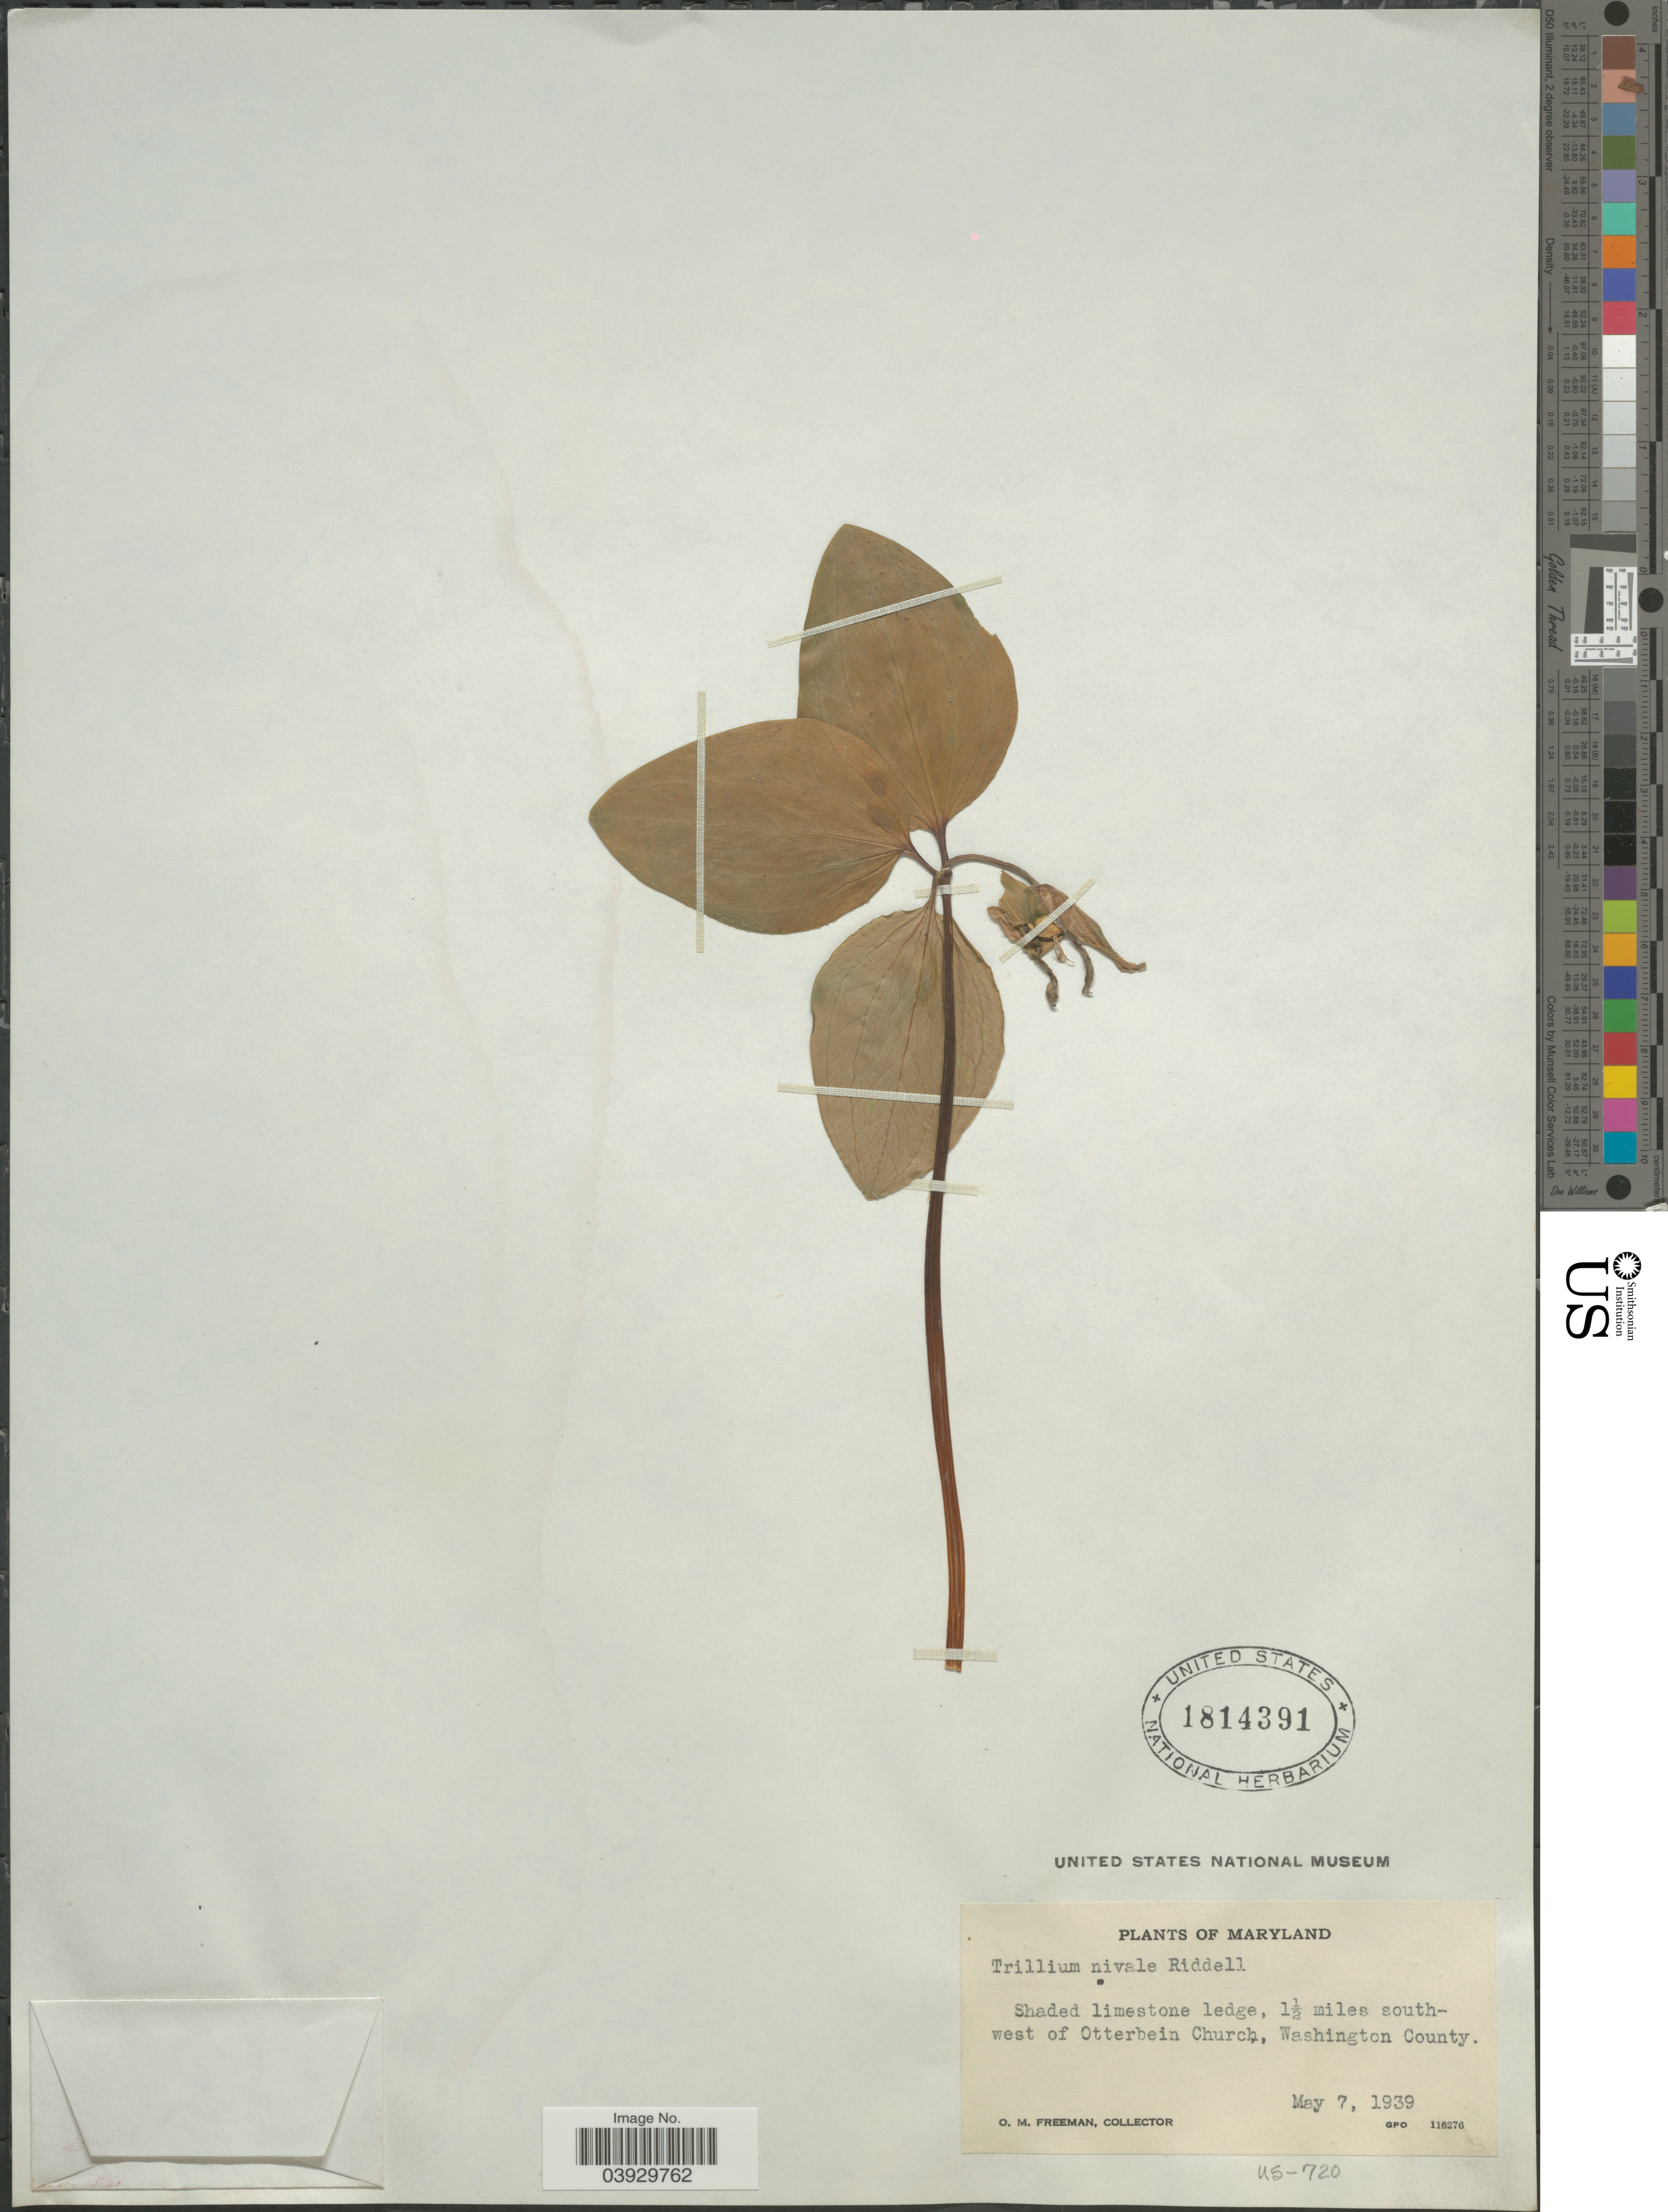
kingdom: Plantae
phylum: Tracheophyta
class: Liliopsida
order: Liliales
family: Melanthiaceae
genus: Trillium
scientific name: Trillium nivale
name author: Riddell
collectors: O. Freeman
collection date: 1939-05-07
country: United States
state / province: Maryland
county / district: Washington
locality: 1½ miles south-west of Otterbein Church, Washington County.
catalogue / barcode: US 1814391